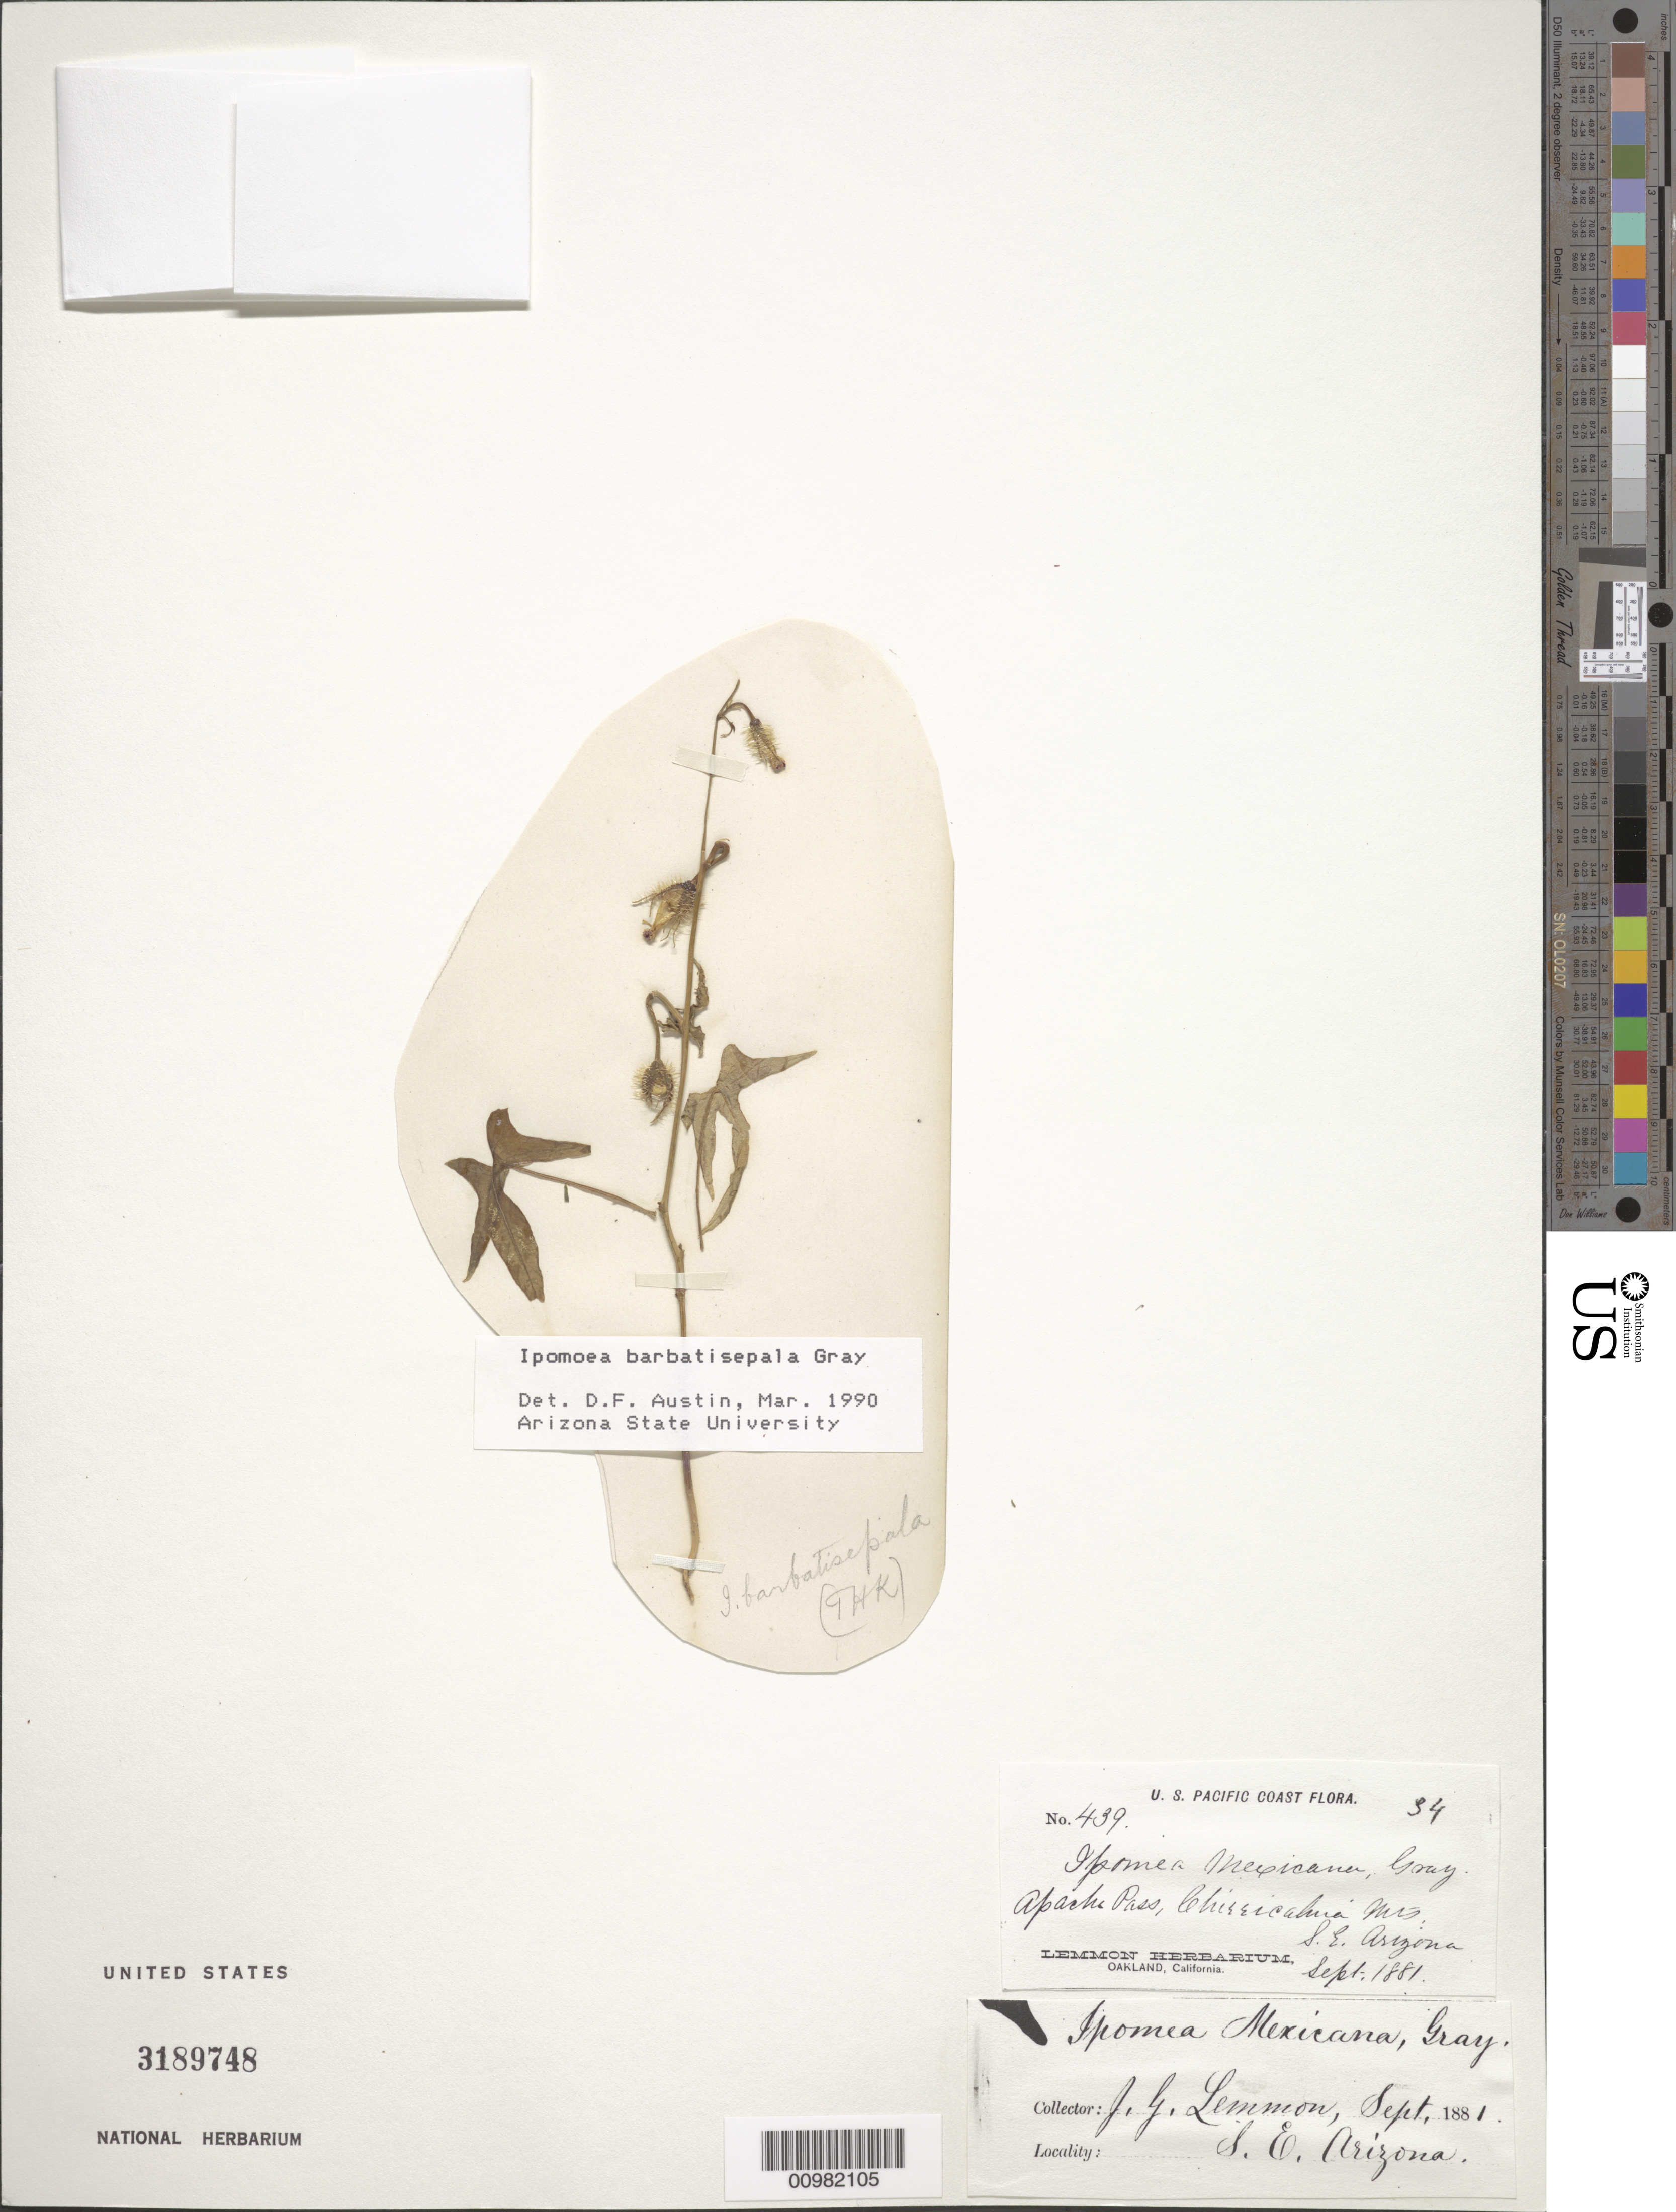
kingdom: Plantae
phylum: Tracheophyta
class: Magnoliopsida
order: Solanales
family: Convolvulaceae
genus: Ipomoea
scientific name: Ipomoea barbatisepala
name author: A. Gray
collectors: J. G. Lemmon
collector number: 439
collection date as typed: Sep 1881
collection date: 1881-09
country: United States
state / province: Arizona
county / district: Cochise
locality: Chiricahua Mts.; Apache Pass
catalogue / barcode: US 3189748